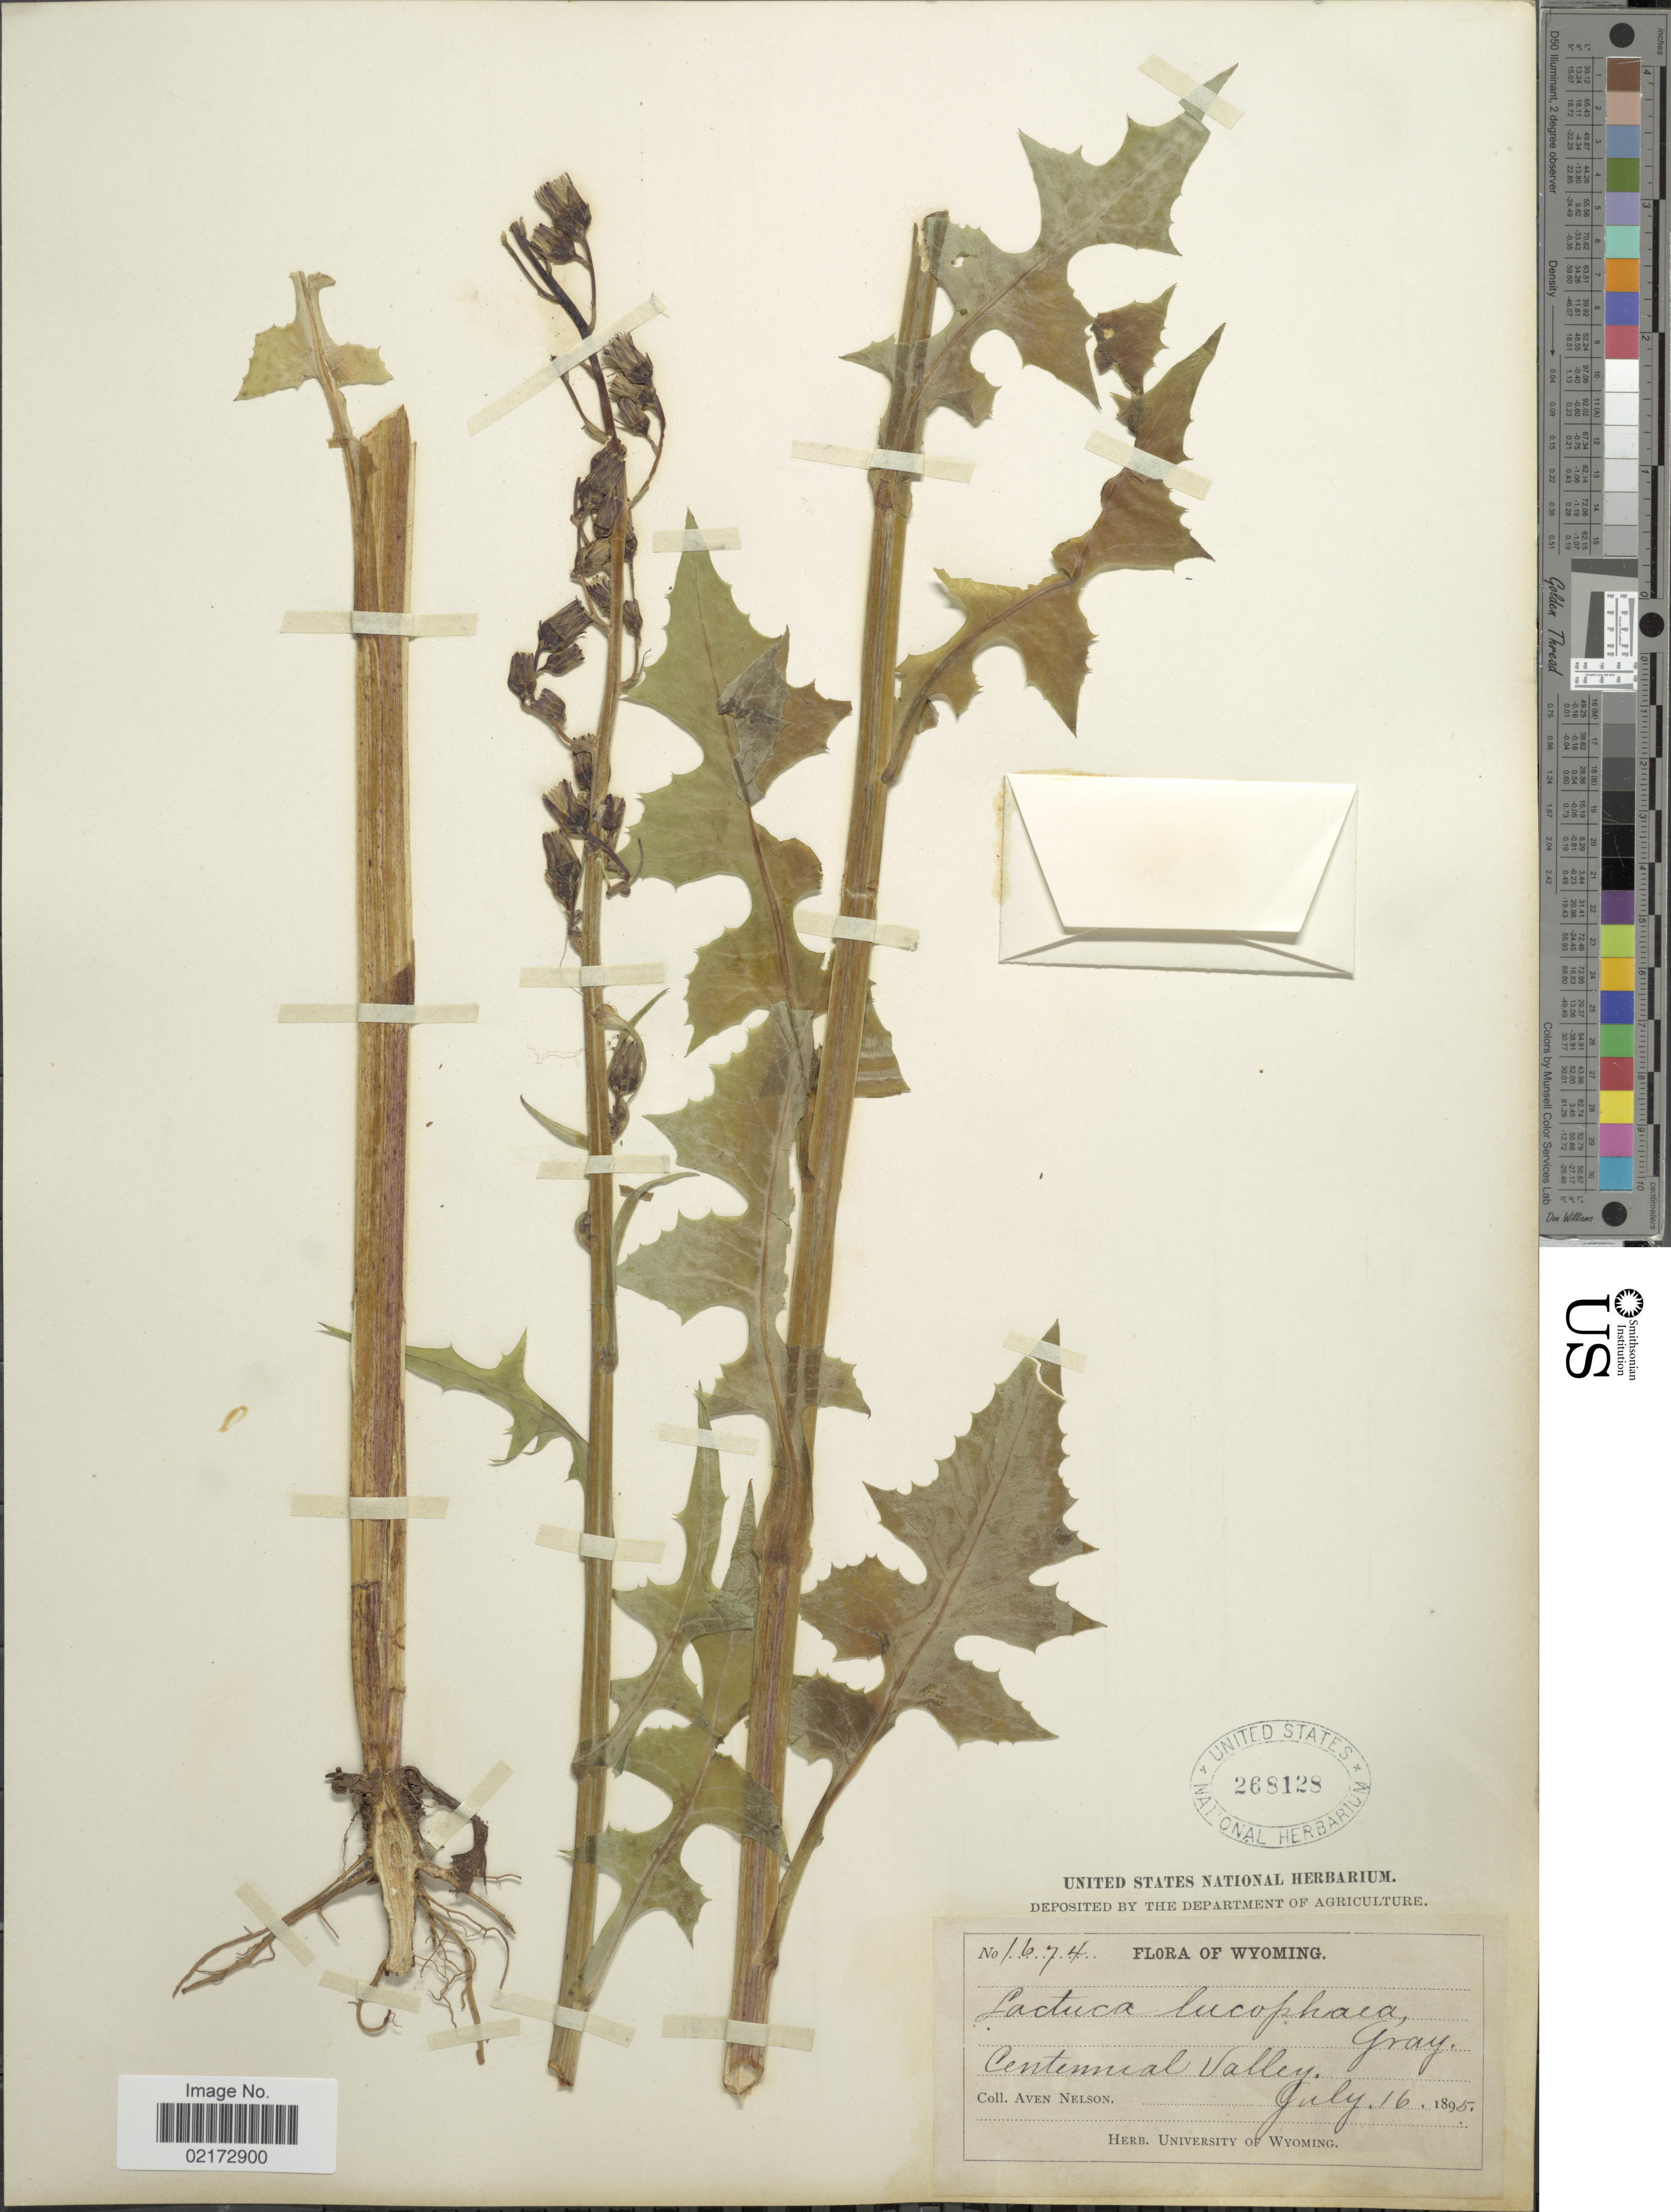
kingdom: Plantae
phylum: Tracheophyta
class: Magnoliopsida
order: Asterales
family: Asteraceae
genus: Lactuca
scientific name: Lactuca biennis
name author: (Moench) Fernald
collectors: A. Nelson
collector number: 1674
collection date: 1895-07-16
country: United States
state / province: Wyoming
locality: Centennial Valley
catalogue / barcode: US 268128